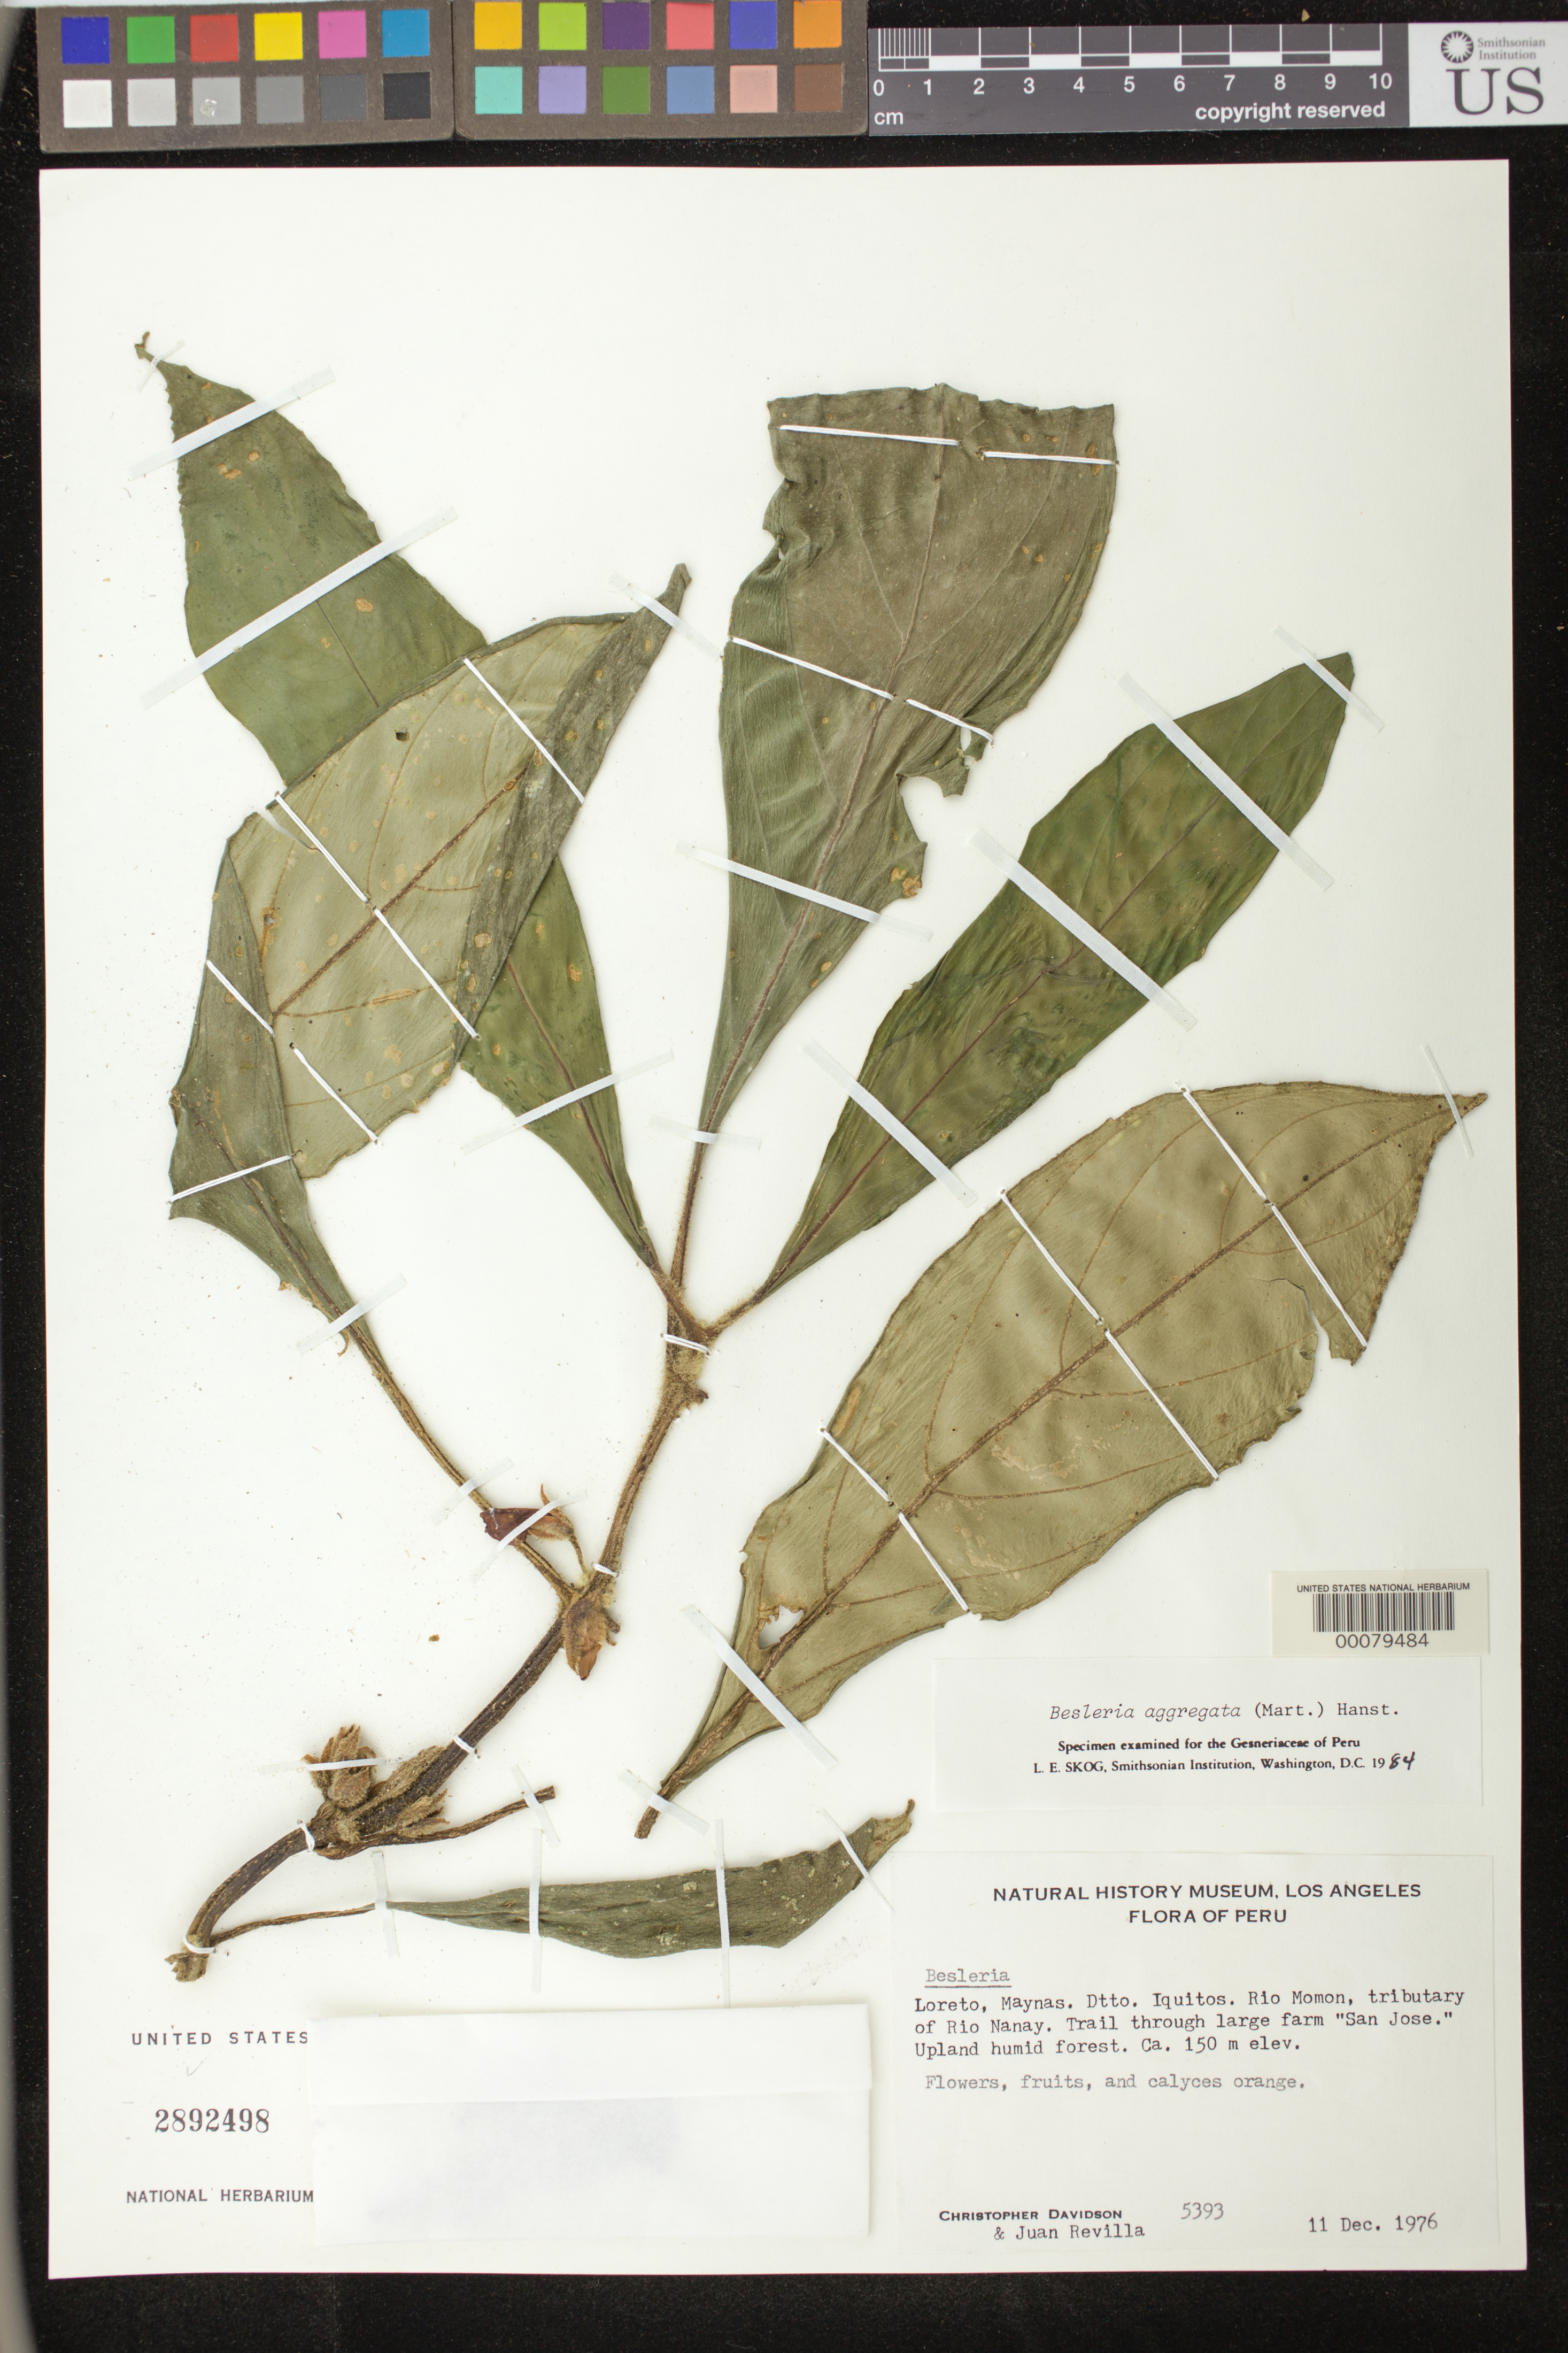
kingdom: Plantae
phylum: Tracheophyta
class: Magnoliopsida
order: Lamiales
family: Gesneriaceae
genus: Besleria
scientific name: Besleria aggregata var. aggregata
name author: (Mart.) Hanst.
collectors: C. Davidson & J. Revilla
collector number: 5393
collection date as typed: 11 Dec 1976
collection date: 1976-12-11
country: Peru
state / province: Loreto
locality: Prov. Maynas; Dtto, Iquitos, Rio Momon, tributary of Rio Nanay, trail through large farm "San Jose"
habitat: Upland humid forest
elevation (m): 150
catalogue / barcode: US 2892498